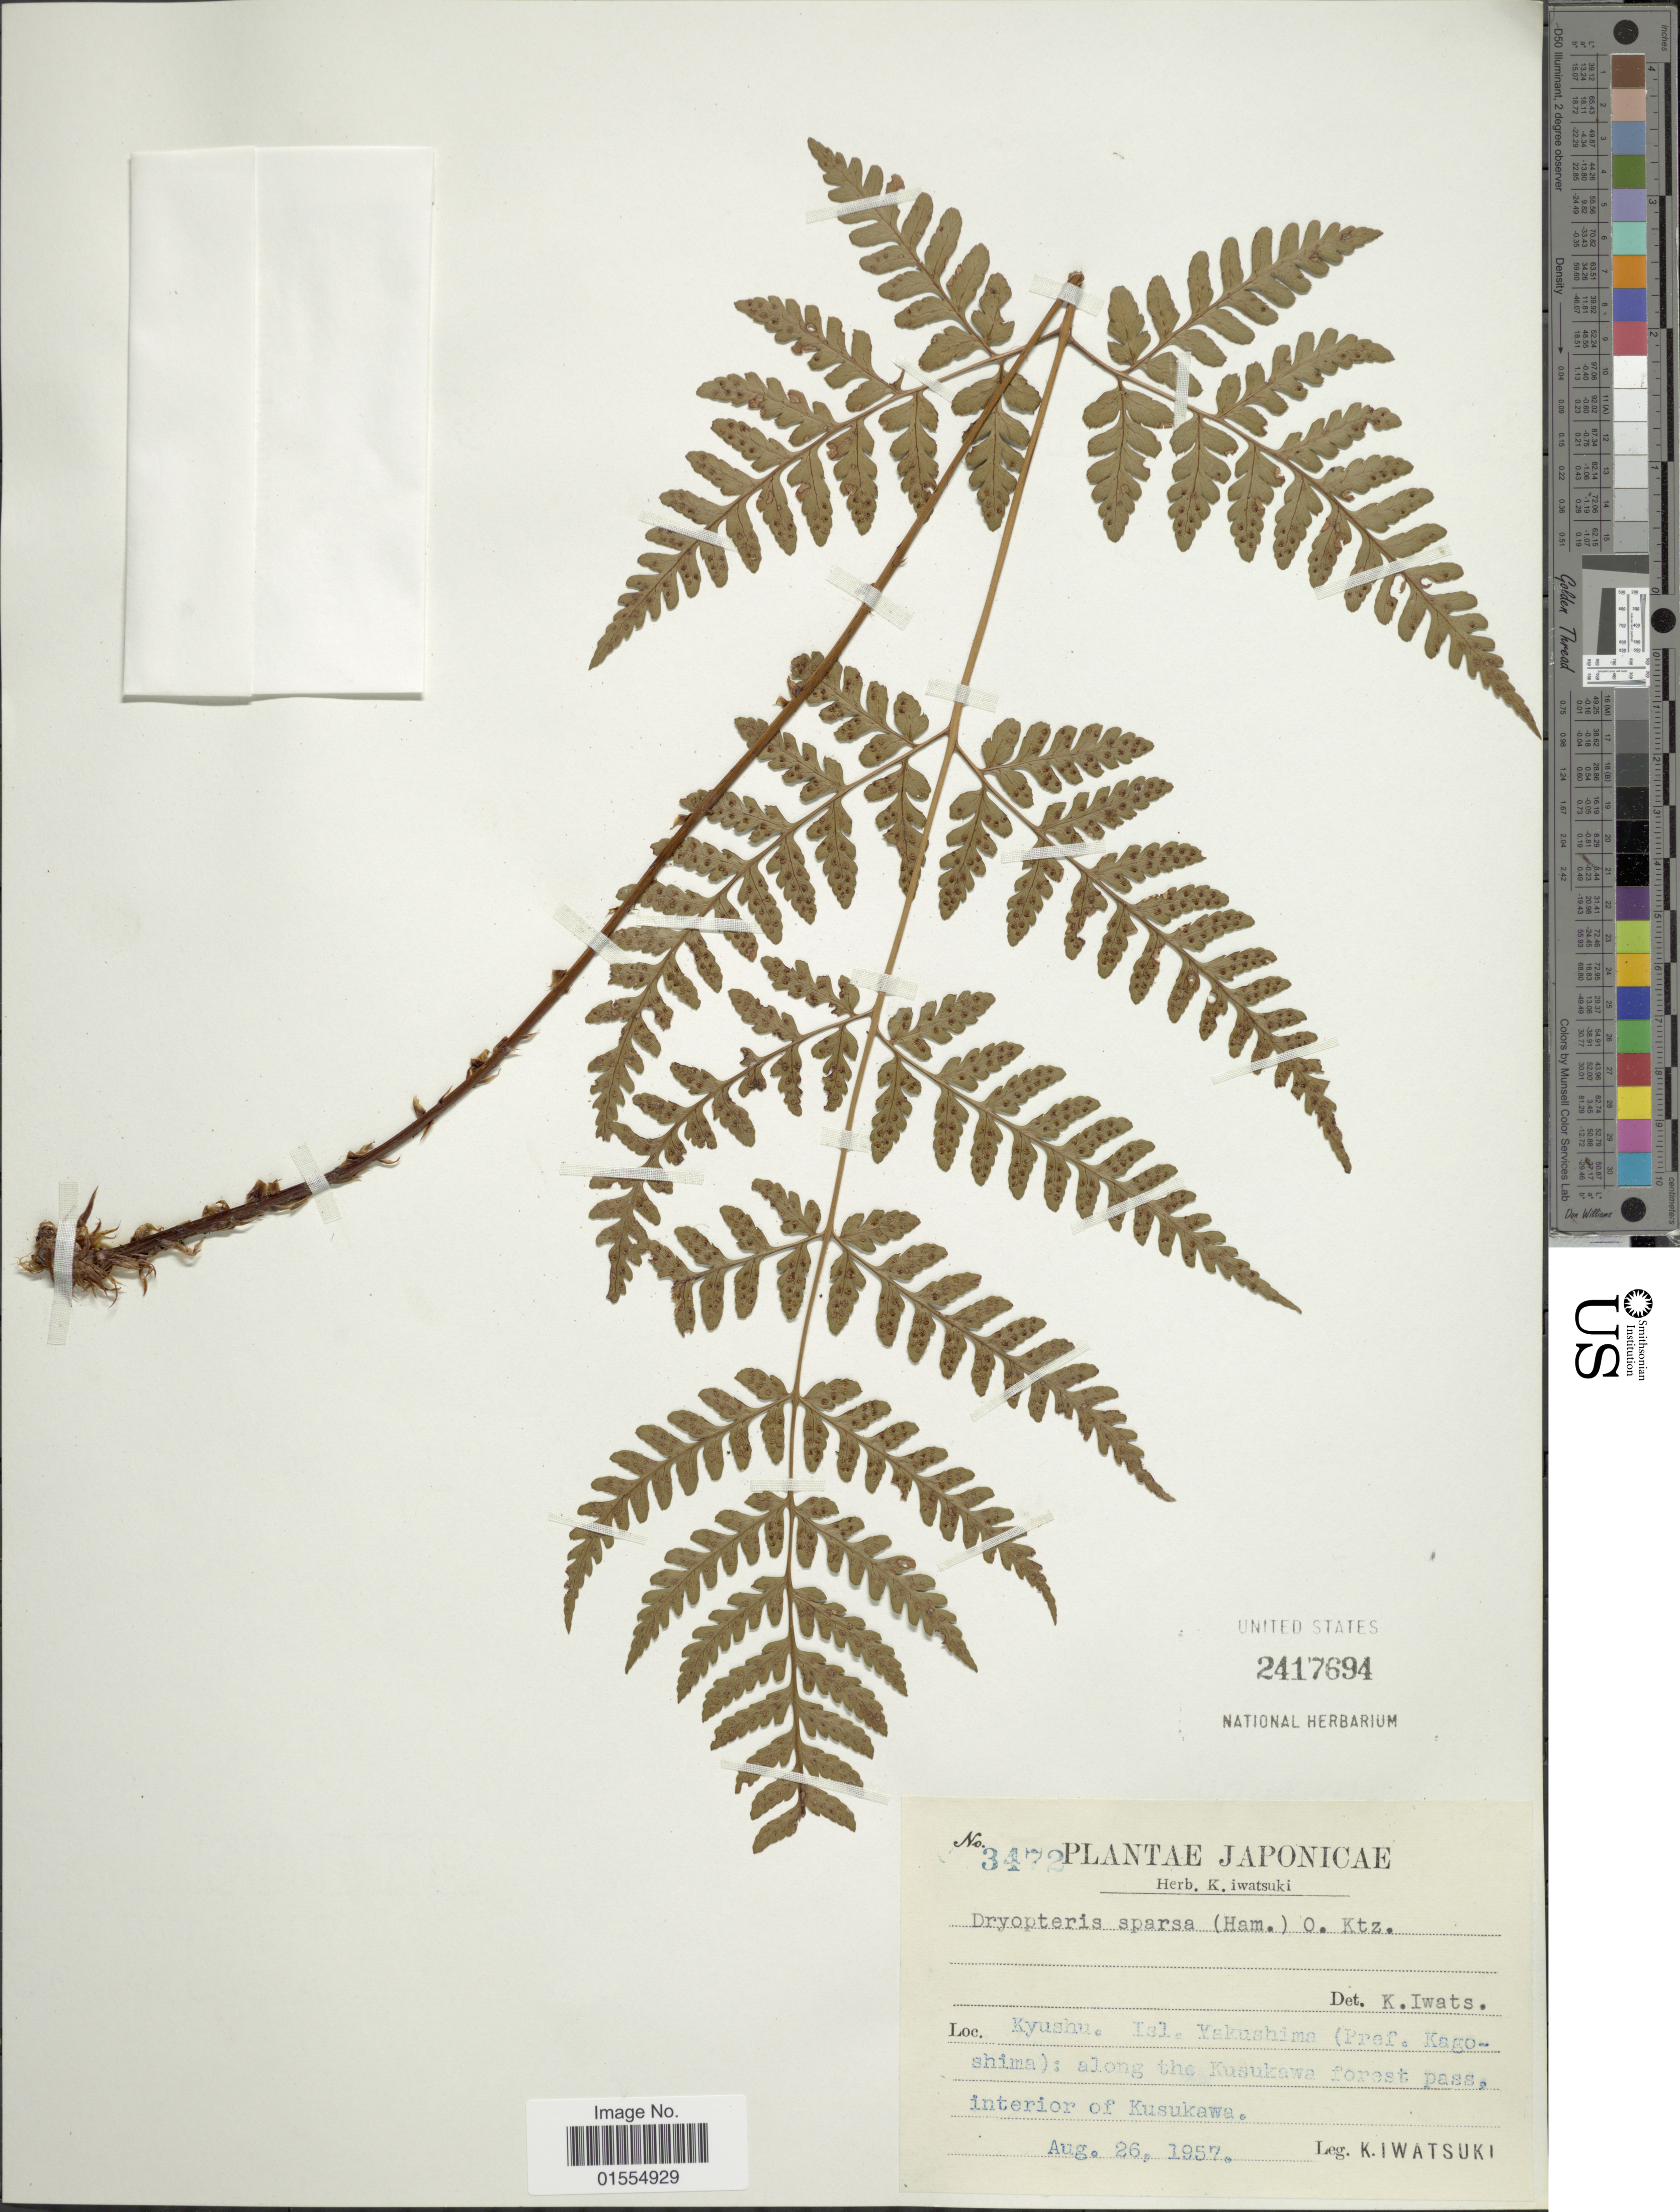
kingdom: Plantae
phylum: Tracheophyta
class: Polypodiopsida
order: Polypodiales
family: Dryopteridaceae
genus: Dryopteris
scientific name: Dryopteris sparsa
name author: (D. Don) Kuntze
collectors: K. Iwatsuki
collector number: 3472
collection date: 1957-08-26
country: Japan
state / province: Kagosima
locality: Japonicae, Kyushu, Isl. Yakushima (Pref. Kagoshima): along the Kusukawa forest pass, interior of Kusukawa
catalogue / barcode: US 2417694